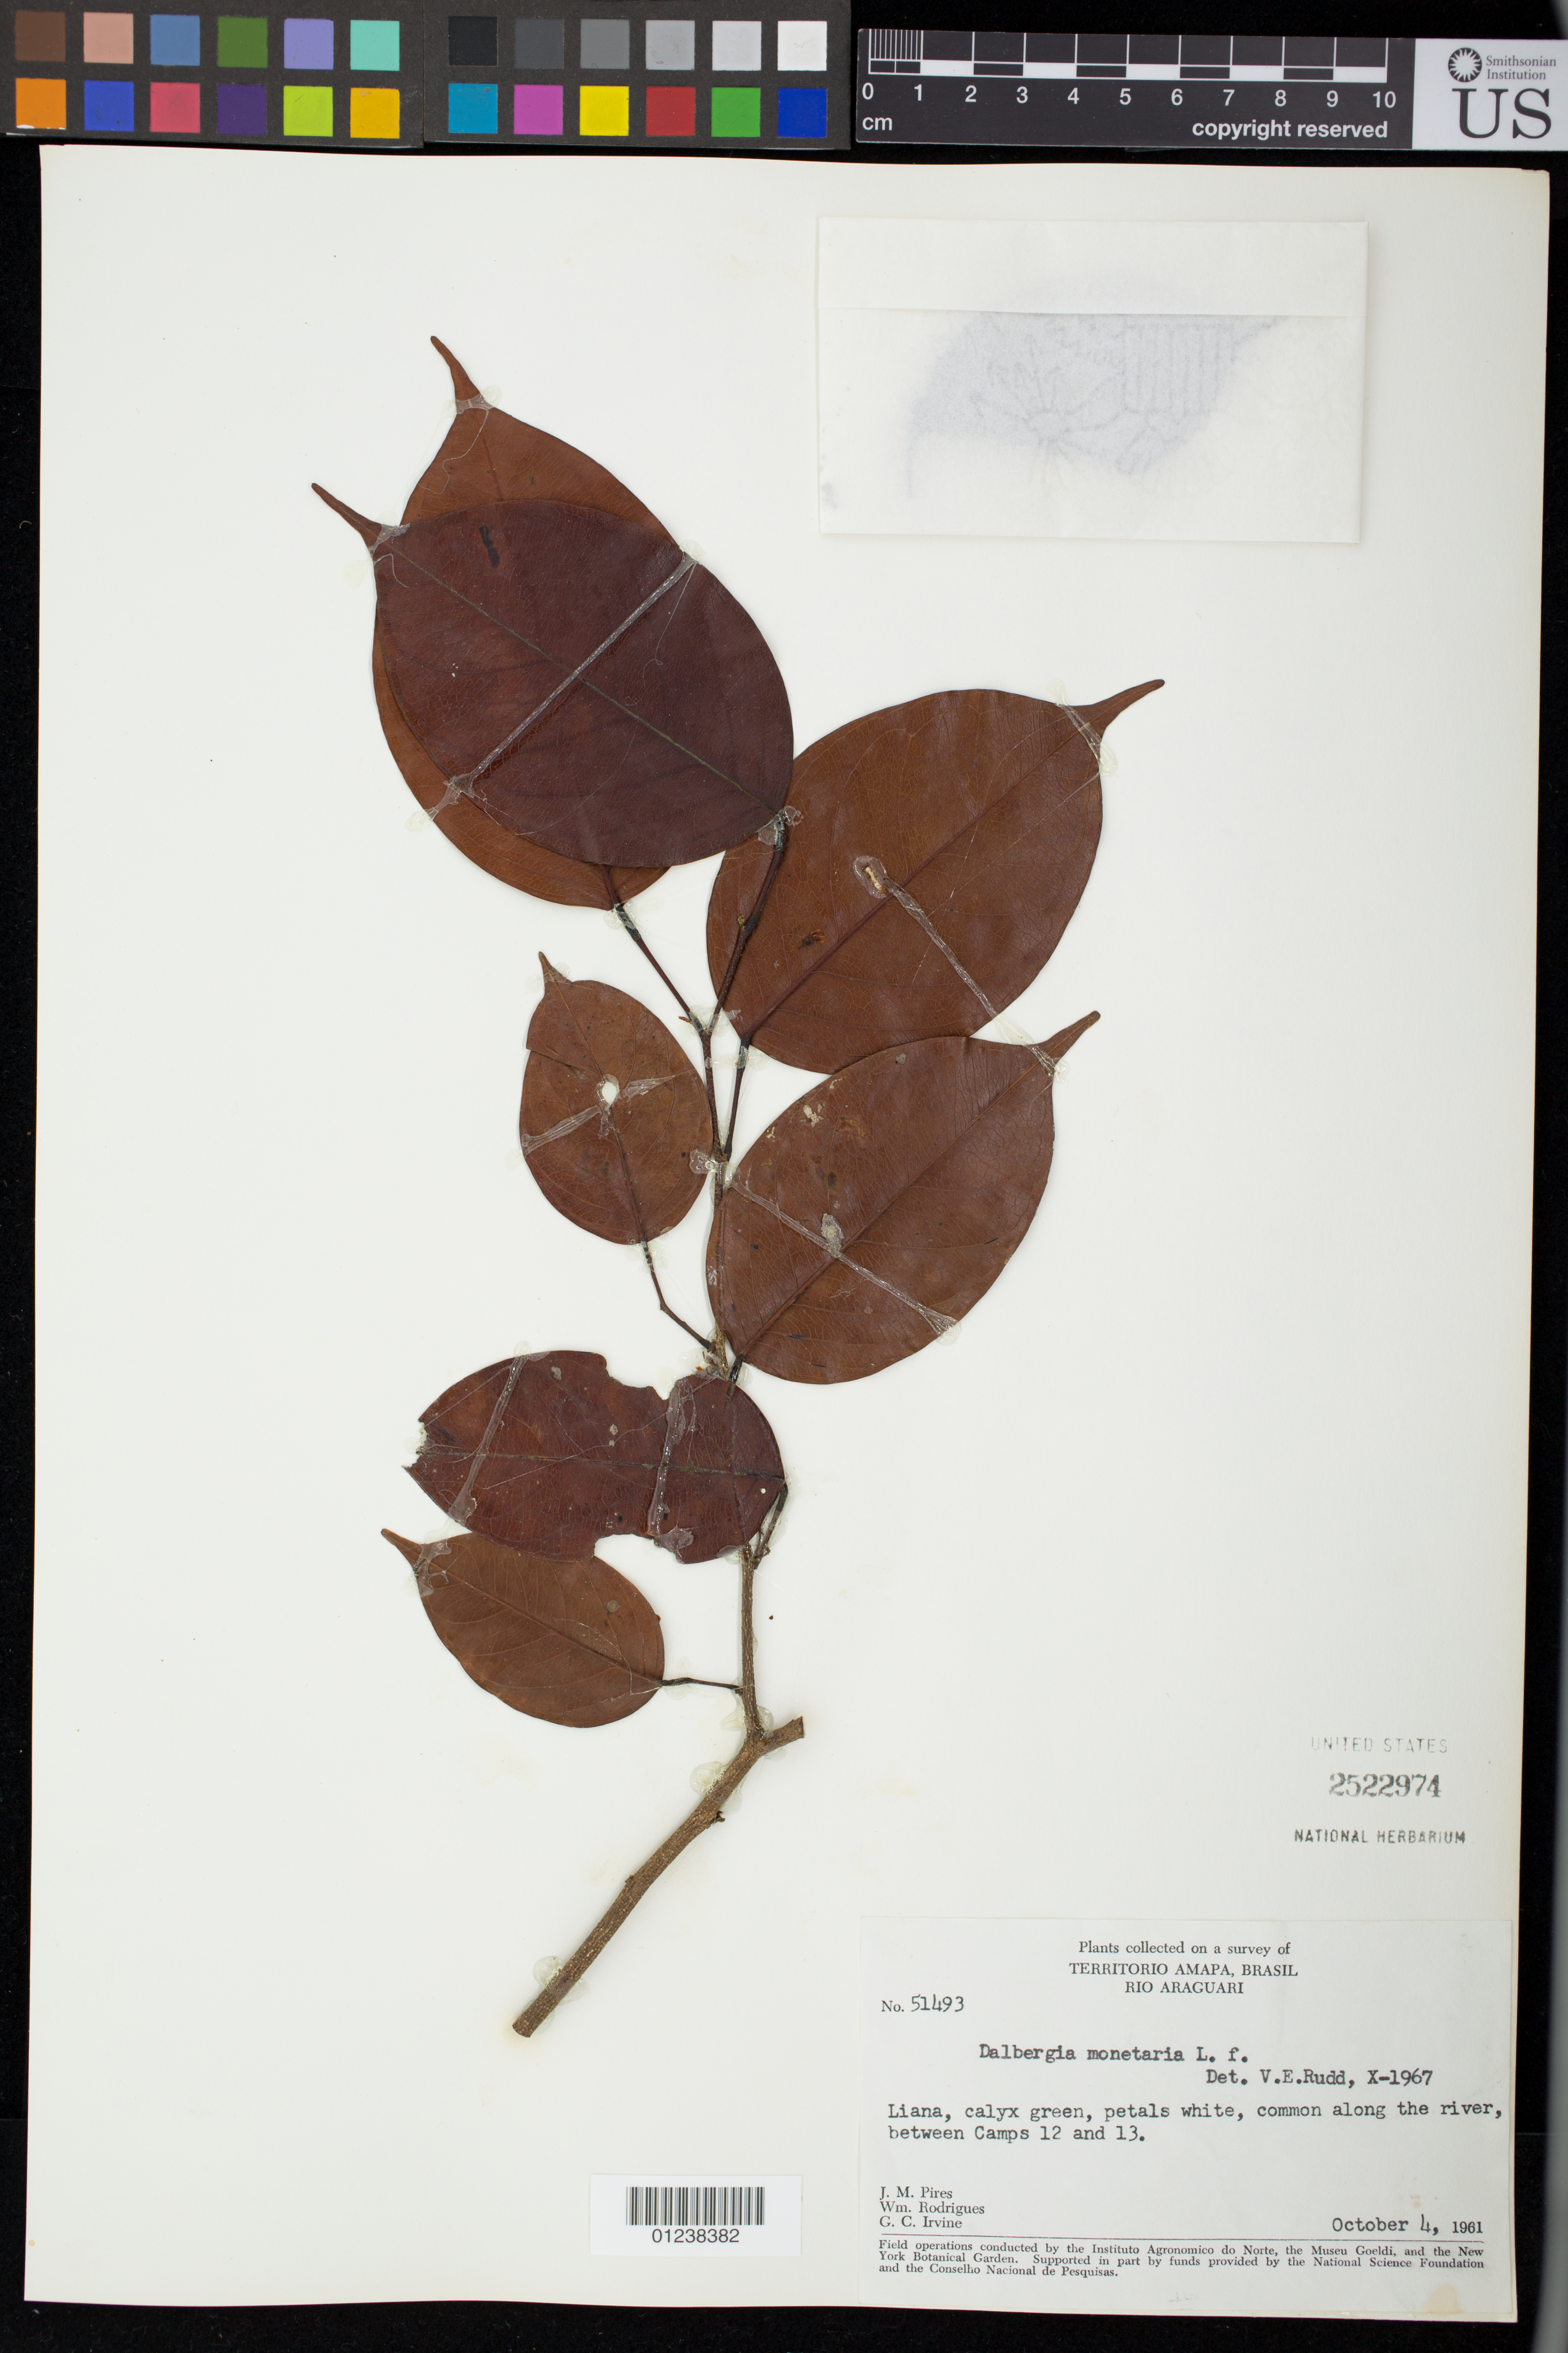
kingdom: Plantae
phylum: Tracheophyta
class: Magnoliopsida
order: Fabales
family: Fabaceae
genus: Dalbergia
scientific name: Dalbergia monetaria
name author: L. f.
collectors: J. M. Pires, W. A. Rodrigues & G. Irvine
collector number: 51493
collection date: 1961-10-04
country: Brazil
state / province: Amapá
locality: Rio Araguari, between Camps 12 and 13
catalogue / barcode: US 2522974